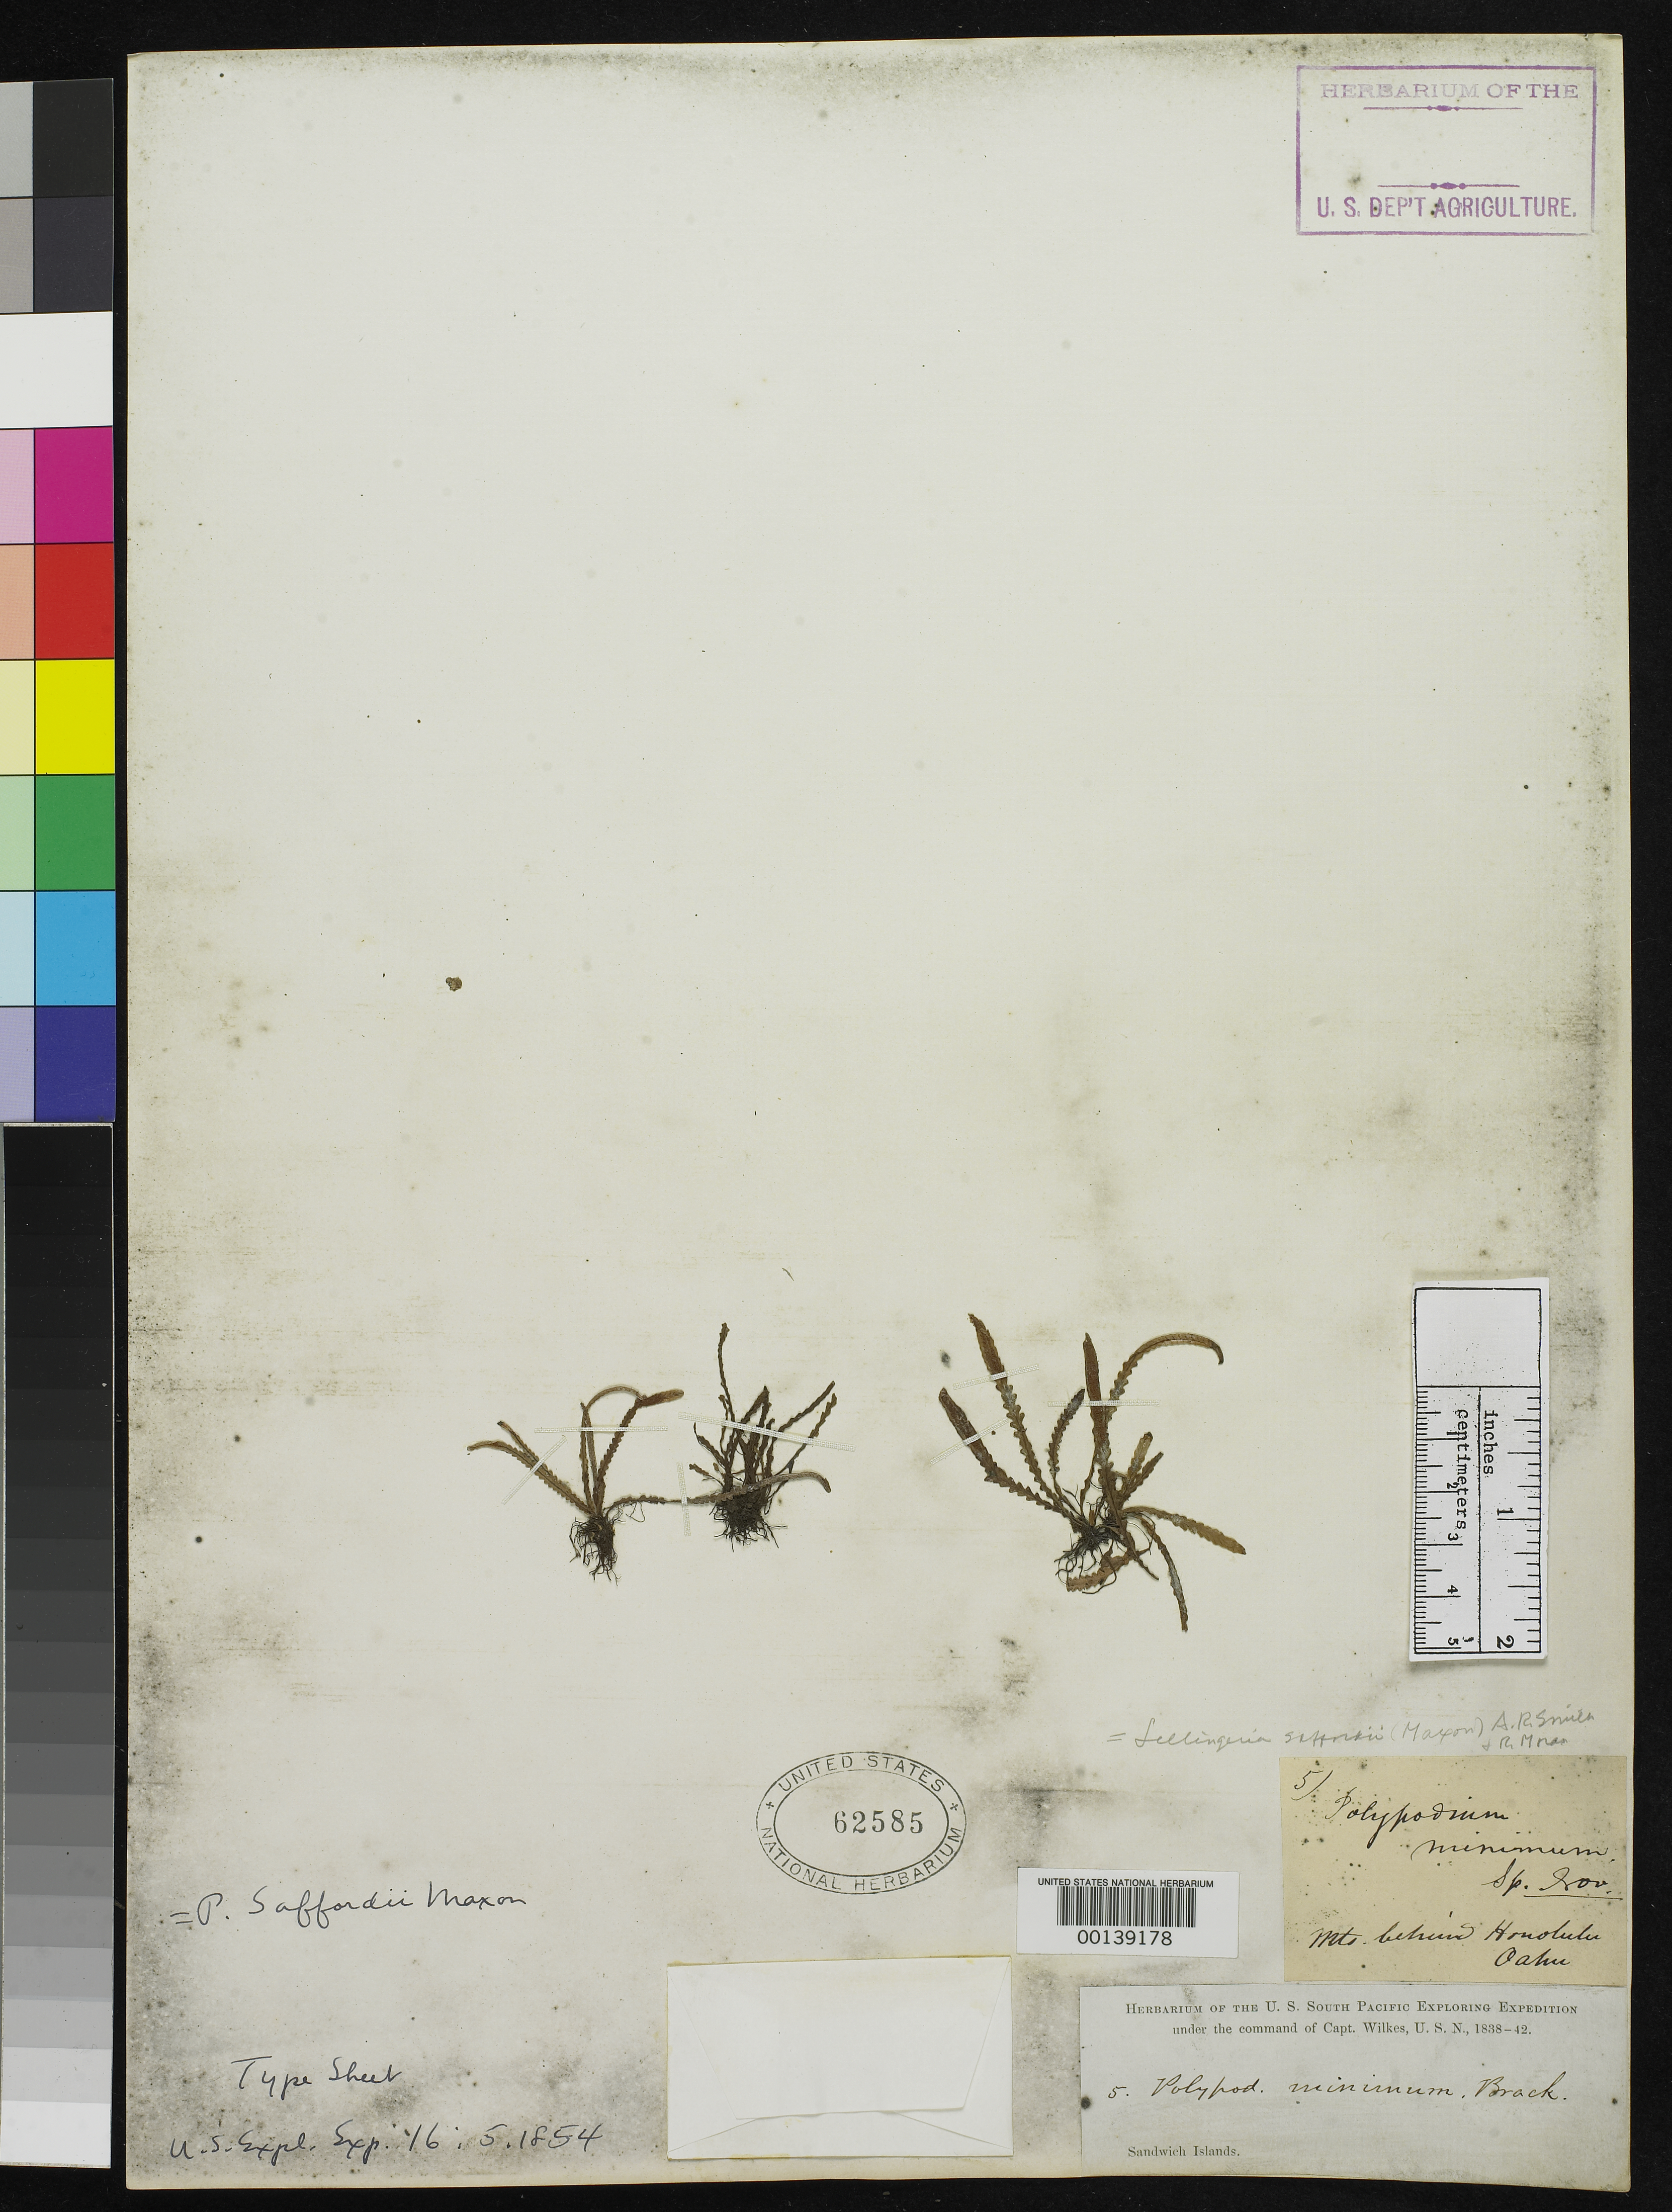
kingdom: Plantae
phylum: Tracheophyta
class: Polypodiopsida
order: Polypodiales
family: Polypodiaceae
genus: Polypodium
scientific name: Polypodium minimum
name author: Brack. in Wilkes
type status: Holotype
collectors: Wilkes Explor. Exped.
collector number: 5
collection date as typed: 1838 to -- --- 1842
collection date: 1838/1842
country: United States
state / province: Hawaii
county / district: Hawaii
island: Hawaii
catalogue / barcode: US 62585